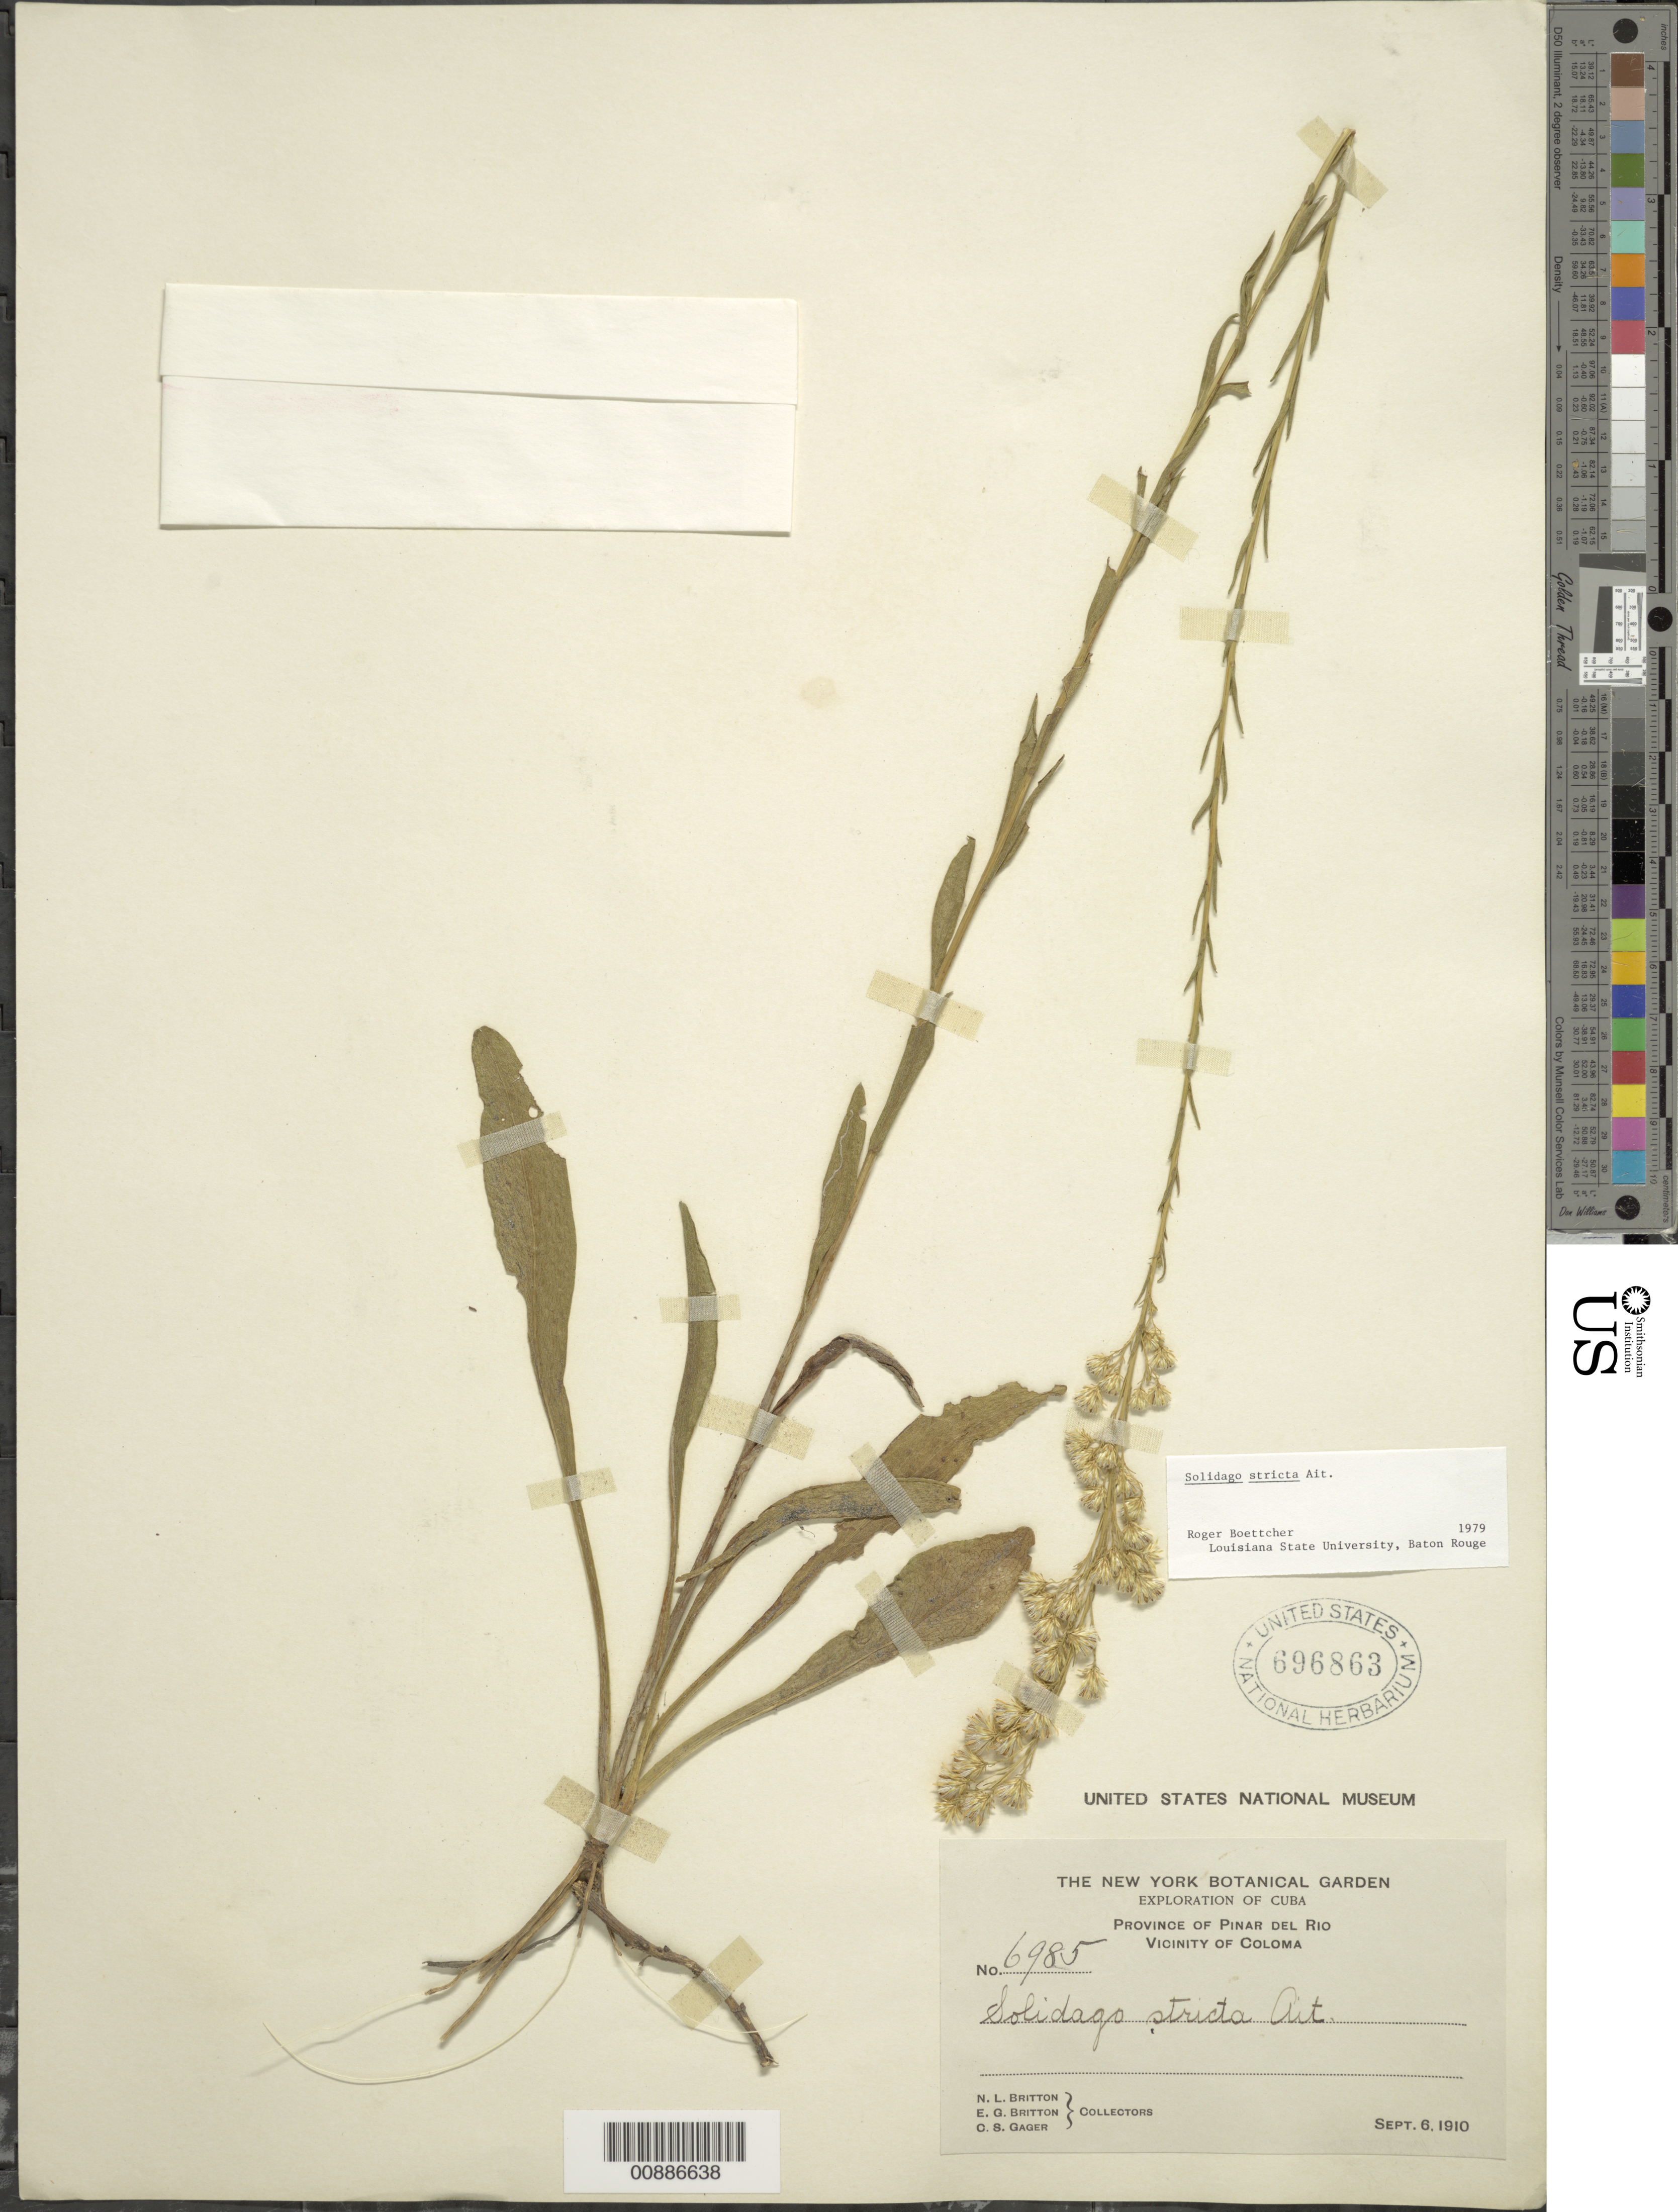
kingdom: Plantae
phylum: Tracheophyta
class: Magnoliopsida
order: Asterales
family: Asteraceae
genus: Solidago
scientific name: Solidago stricta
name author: Aiton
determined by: Boesoek, R. S.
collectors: N. Britton, E. G. Britton & C. Gager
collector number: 6985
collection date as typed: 06 Sep 1910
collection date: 1910-09-06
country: Cuba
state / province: Pinar del Río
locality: Vicinity of Coloma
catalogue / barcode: US 696863